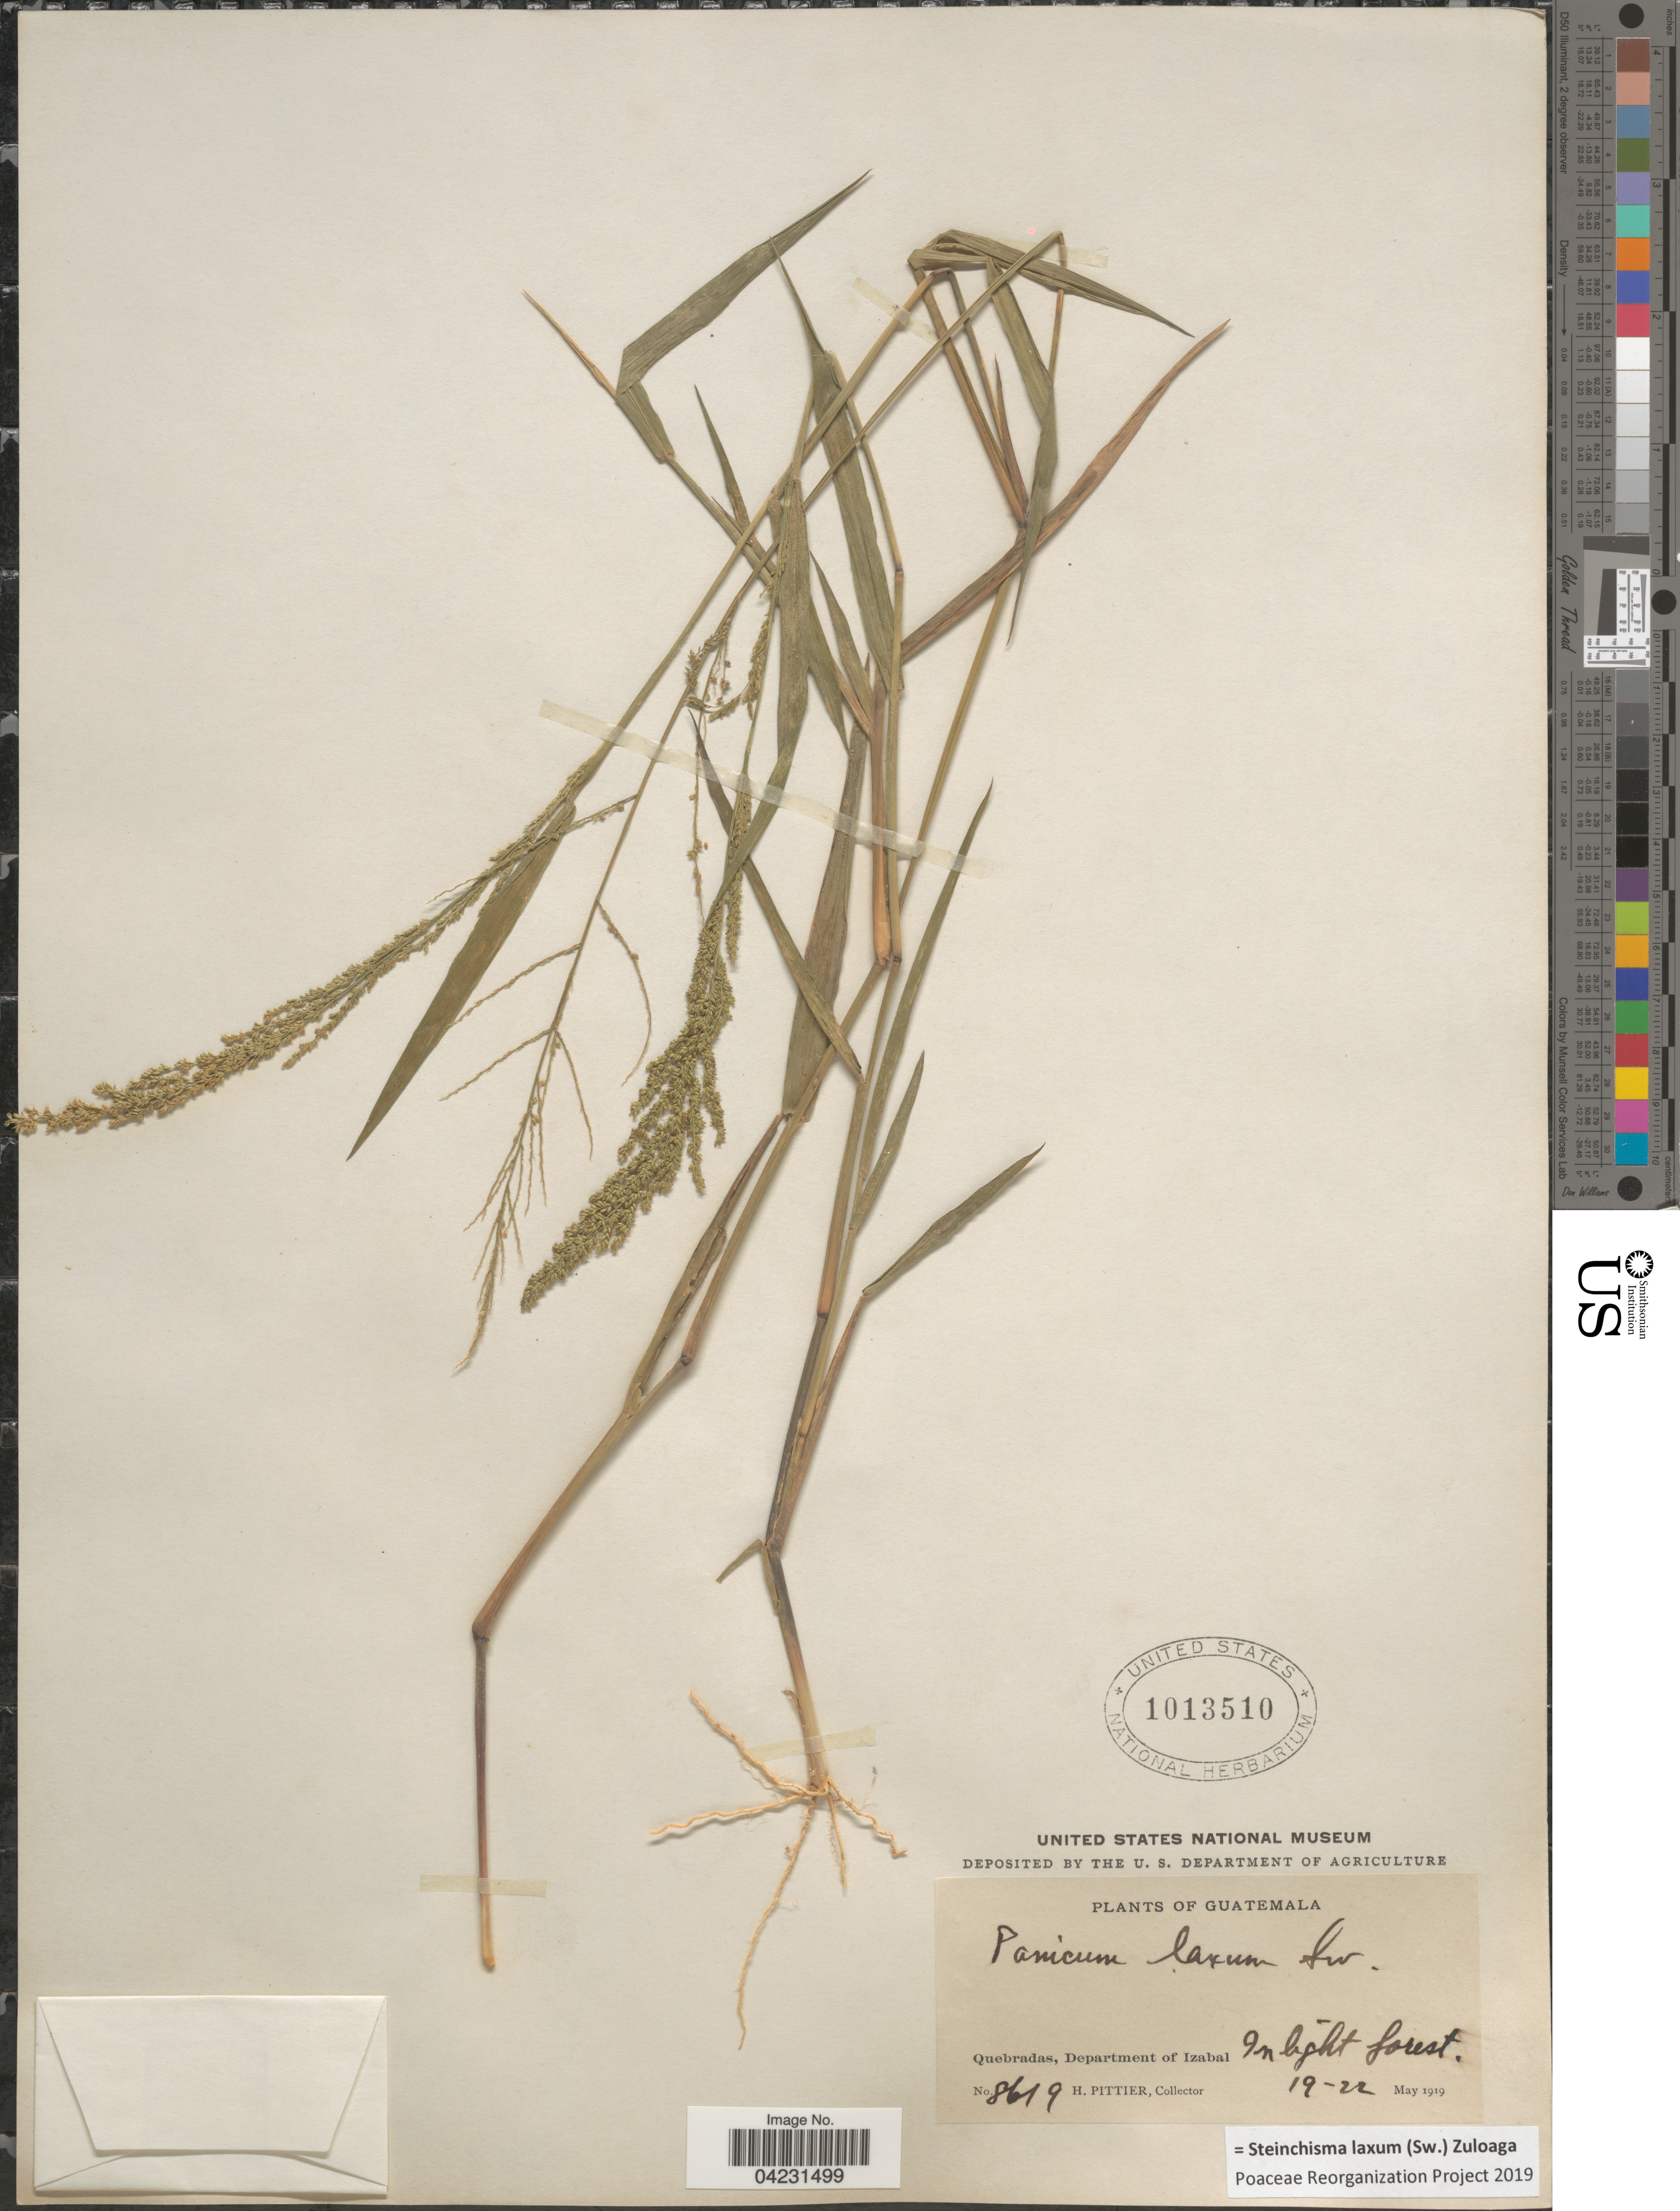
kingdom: Plantae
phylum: Tracheophyta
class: Liliopsida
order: Poales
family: Poaceae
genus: Steinchisma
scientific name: Steinchisma laxum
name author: (Sw.) Zuloaga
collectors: H. F. Pittier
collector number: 8619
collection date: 1919-05-19/1919-05-22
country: Guatemala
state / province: Izabal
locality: Quebradas, Department of Izabal.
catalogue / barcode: US 1013510